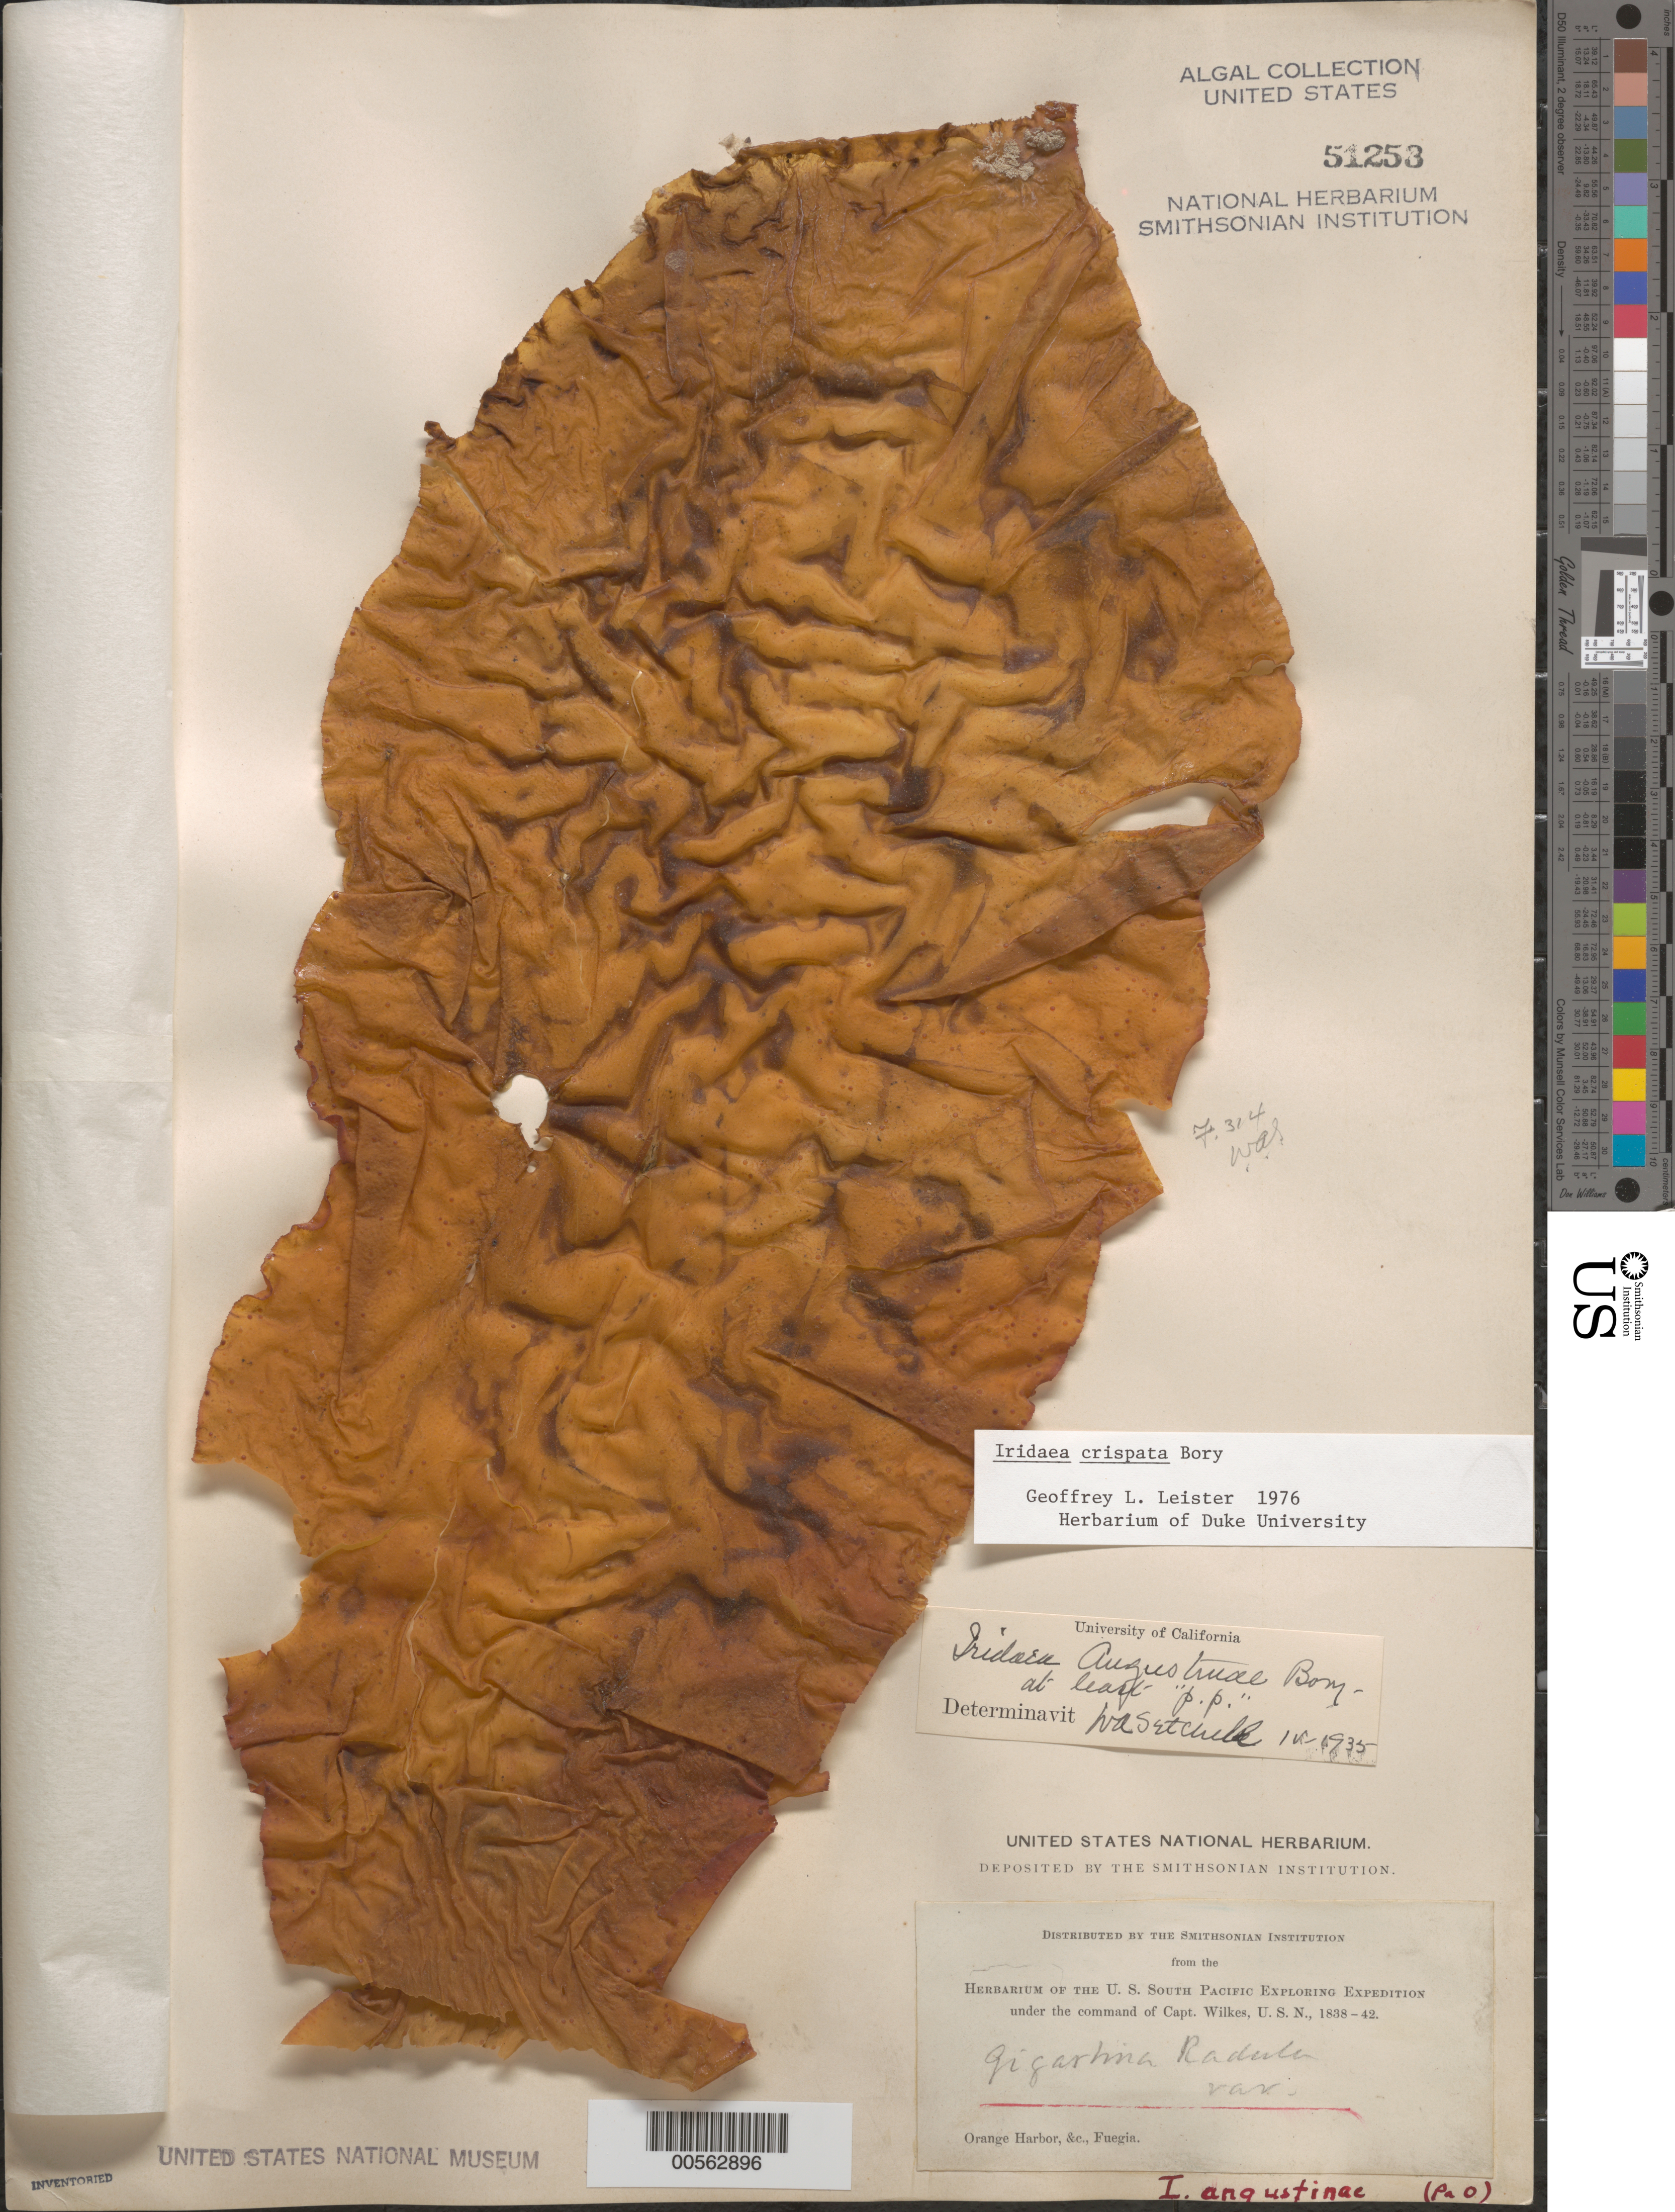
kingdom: Plantae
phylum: Rhodophyta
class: Florideophyceae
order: Gigartinales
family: Gigartinaceae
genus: Sarcothalia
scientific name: Sarcothalia crispata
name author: (Bory) Leister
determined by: Algae name updating Project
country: Chile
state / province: Magallanes y de la Antártica Chilena (XII)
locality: Orange Harbor, etc.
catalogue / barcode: US 51253